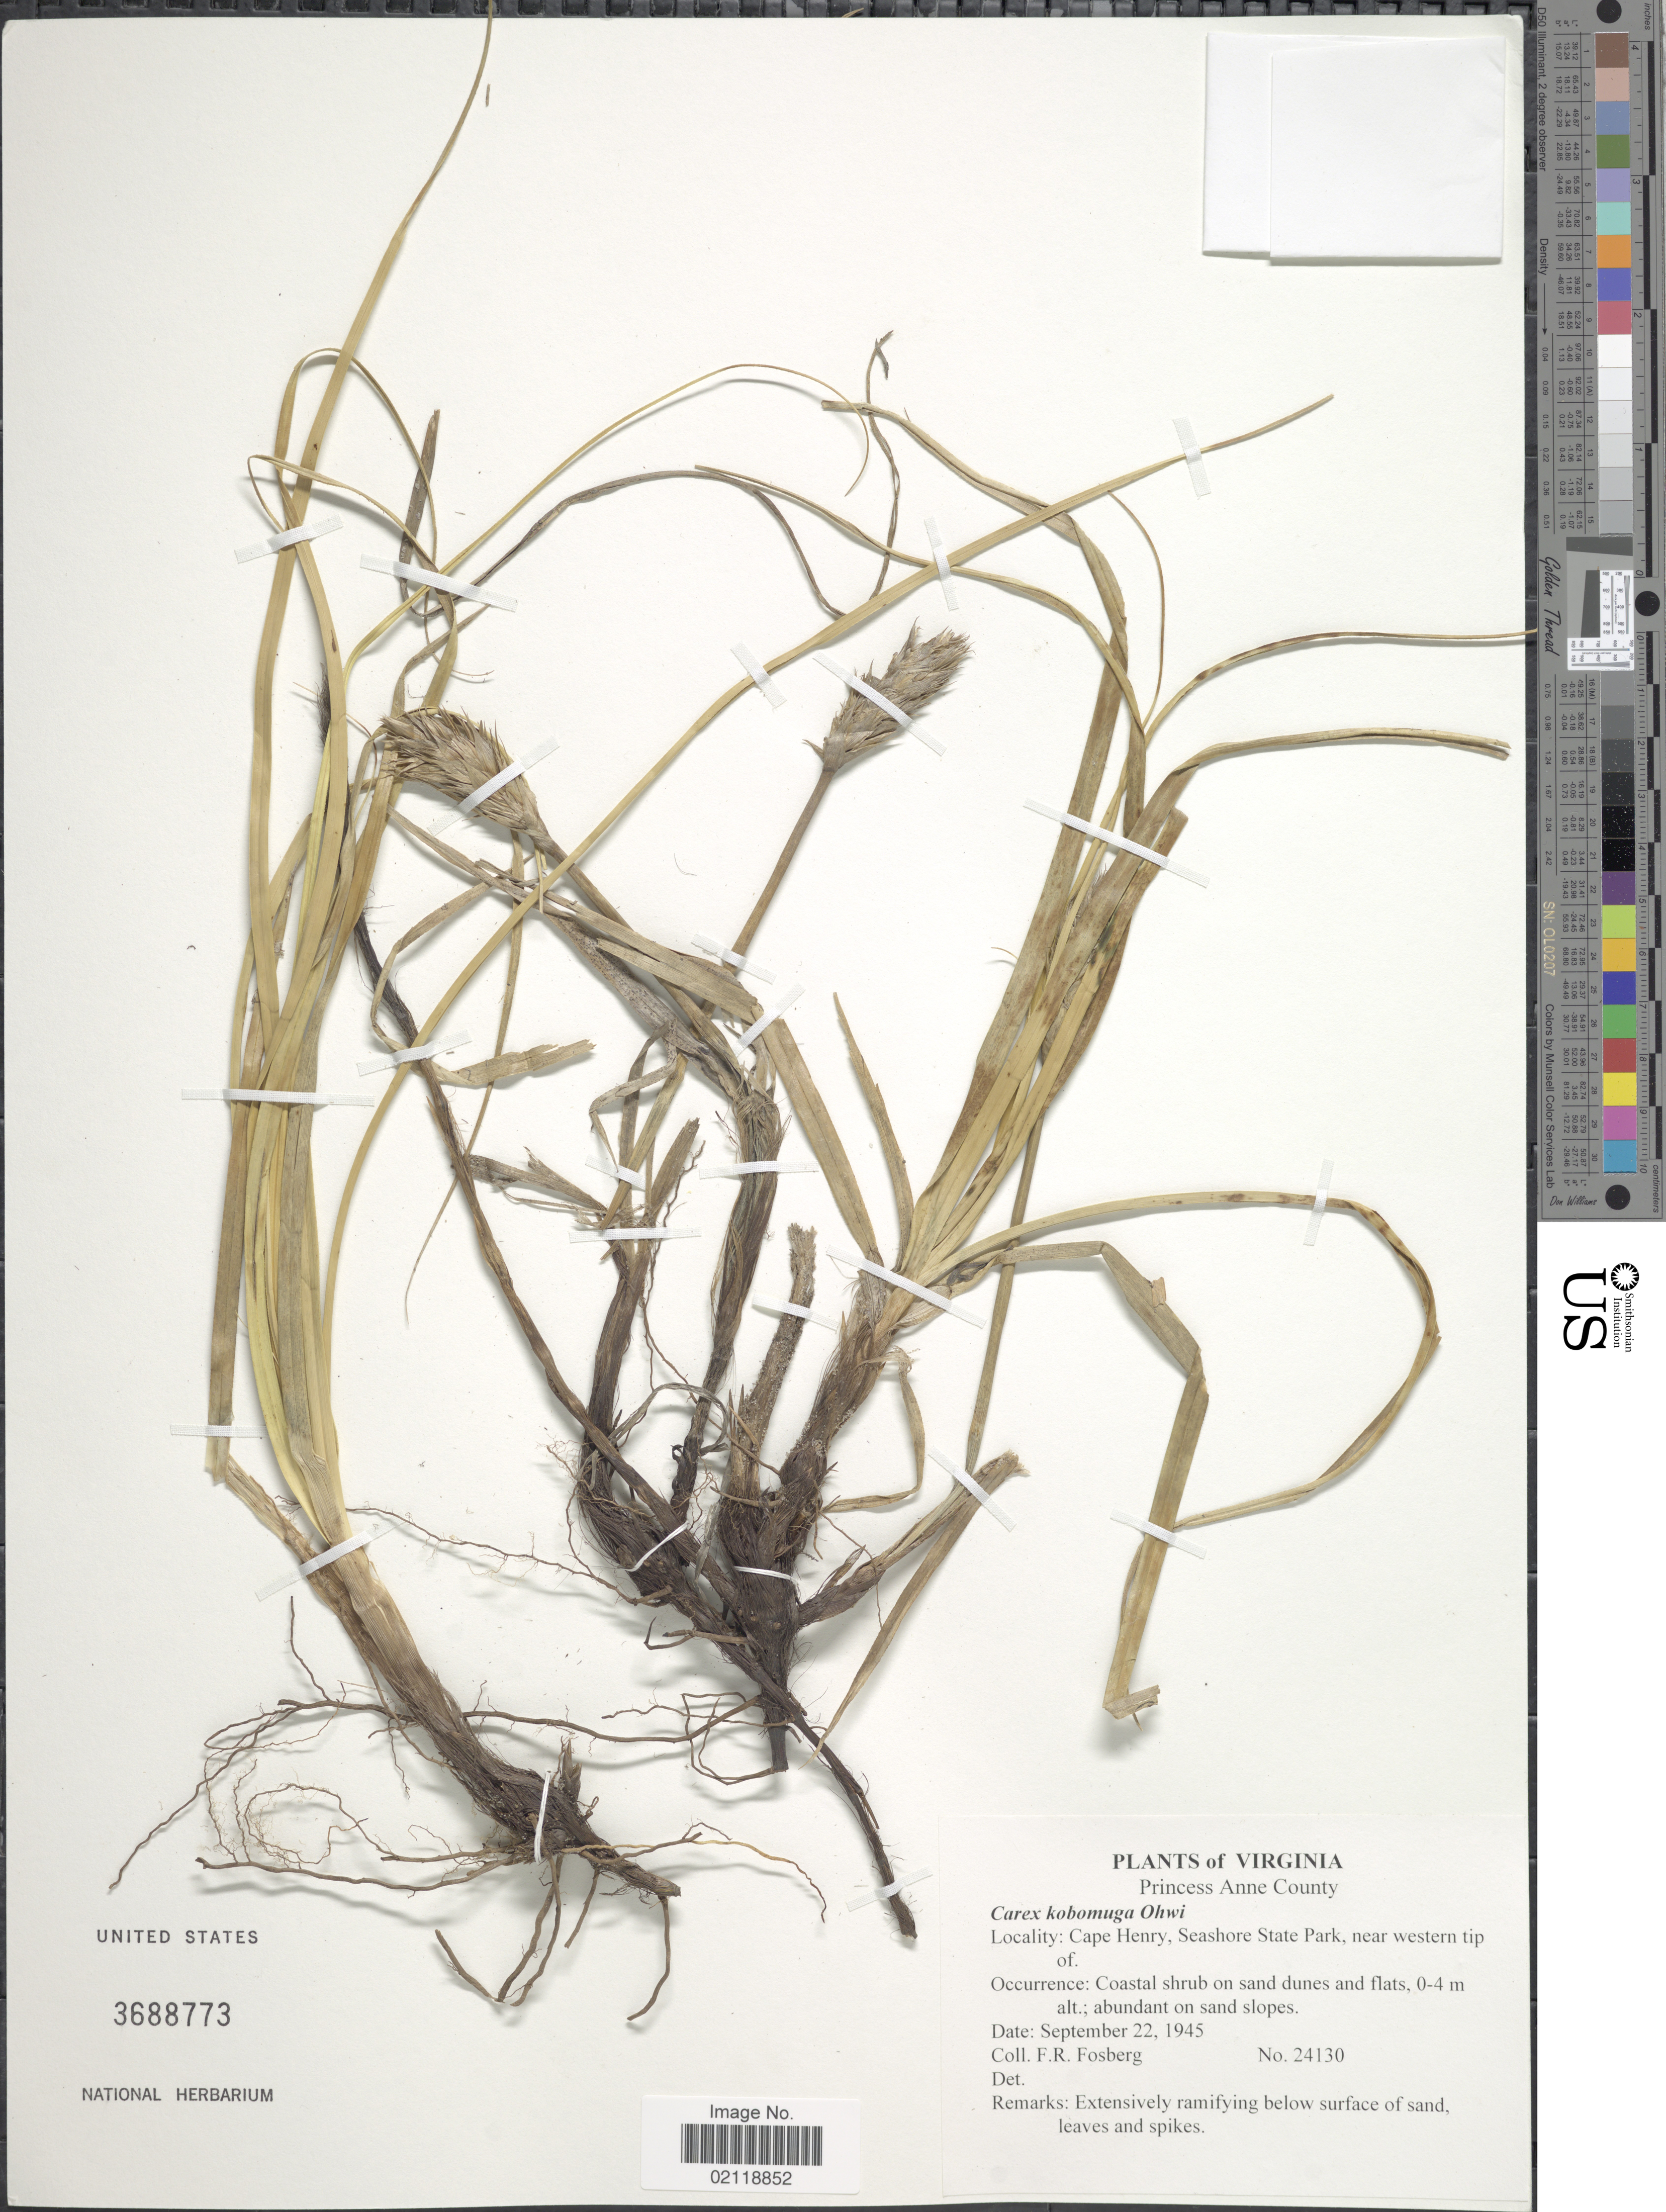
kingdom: Plantae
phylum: Tracheophyta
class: Liliopsida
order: Poales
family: Cyperaceae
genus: Carex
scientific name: Carex kobomugi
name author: Ohwi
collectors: F. R. Fosberg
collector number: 24130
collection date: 1945-09-22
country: United States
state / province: Virginia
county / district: City of Virginia Beach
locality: Princess Anne (=historic county name)County, Cape Henry, Seashore State Park, near western tip of., coastal shrub on sand dunes and flats.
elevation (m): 0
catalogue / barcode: US 3688773